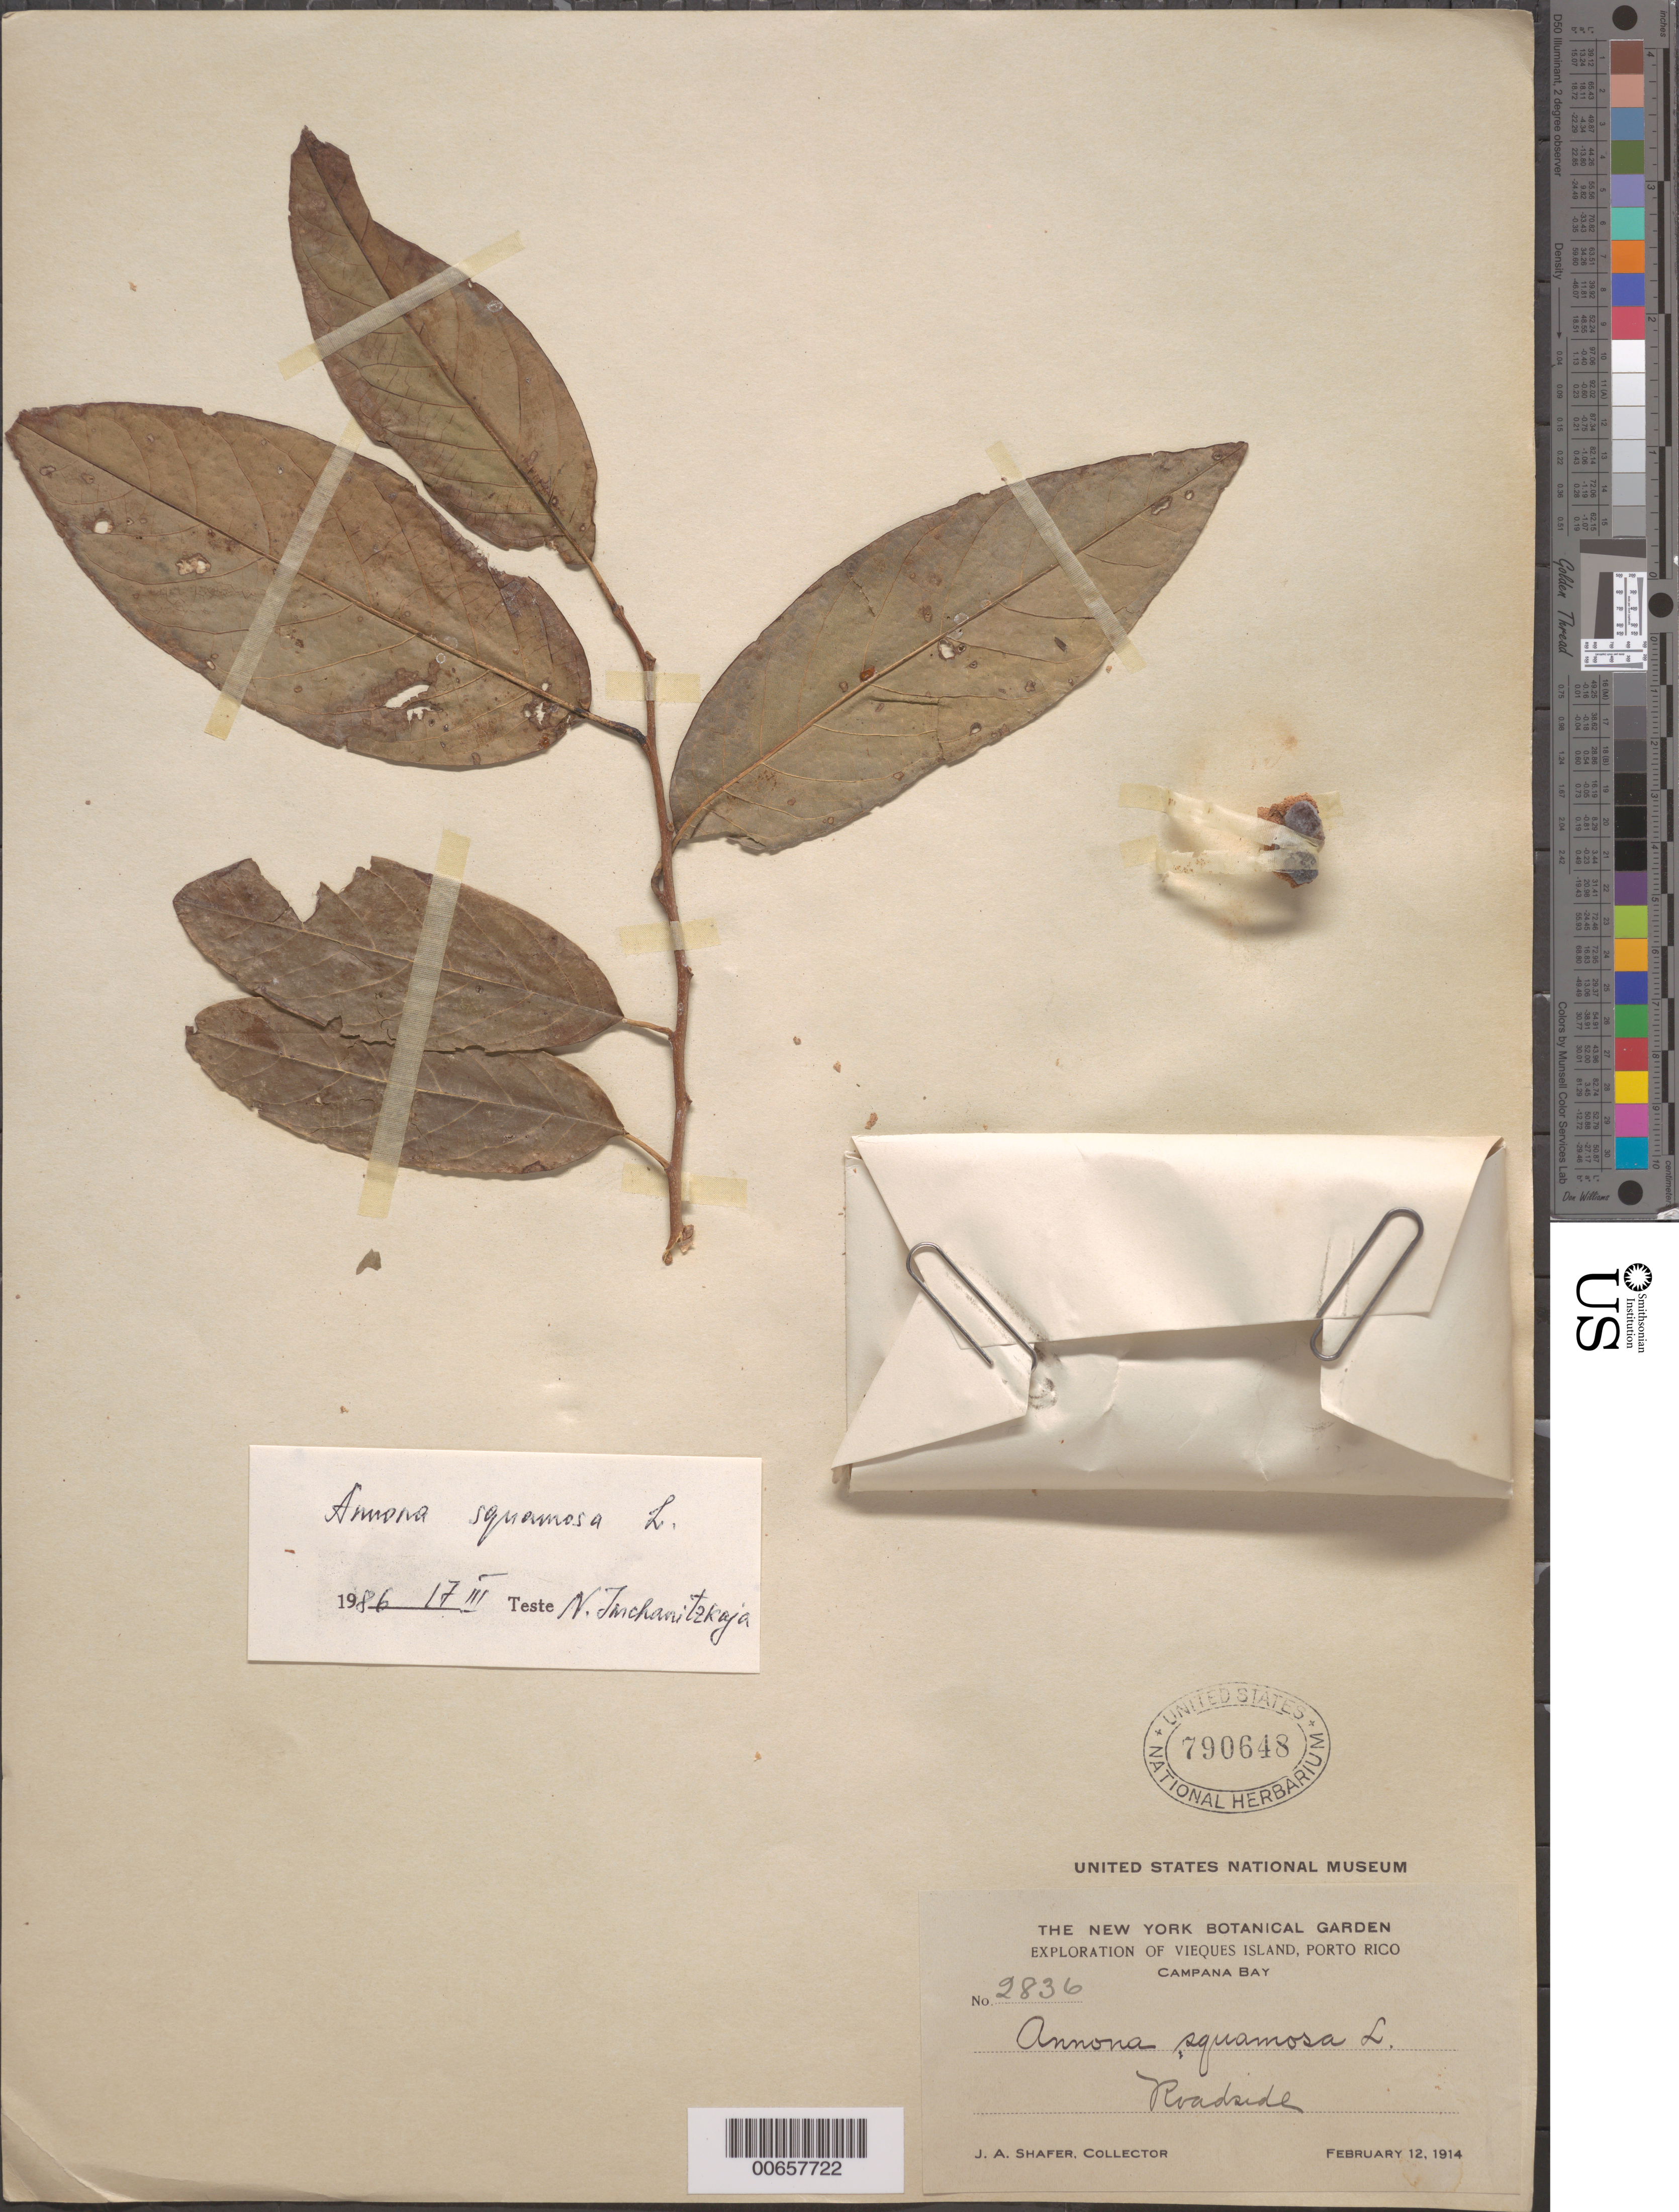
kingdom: Plantae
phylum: Tracheophyta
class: Magnoliopsida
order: Magnoliales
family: Annonaceae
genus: Annona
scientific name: Annona squamosa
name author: L.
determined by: McChanitzkaja, N.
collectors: J. A. Shafer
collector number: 2836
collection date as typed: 12 Feb 1914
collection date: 1914-02-12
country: Puerto Rico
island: Vieques Island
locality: Campana Bay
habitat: Roadside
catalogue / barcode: US 790648